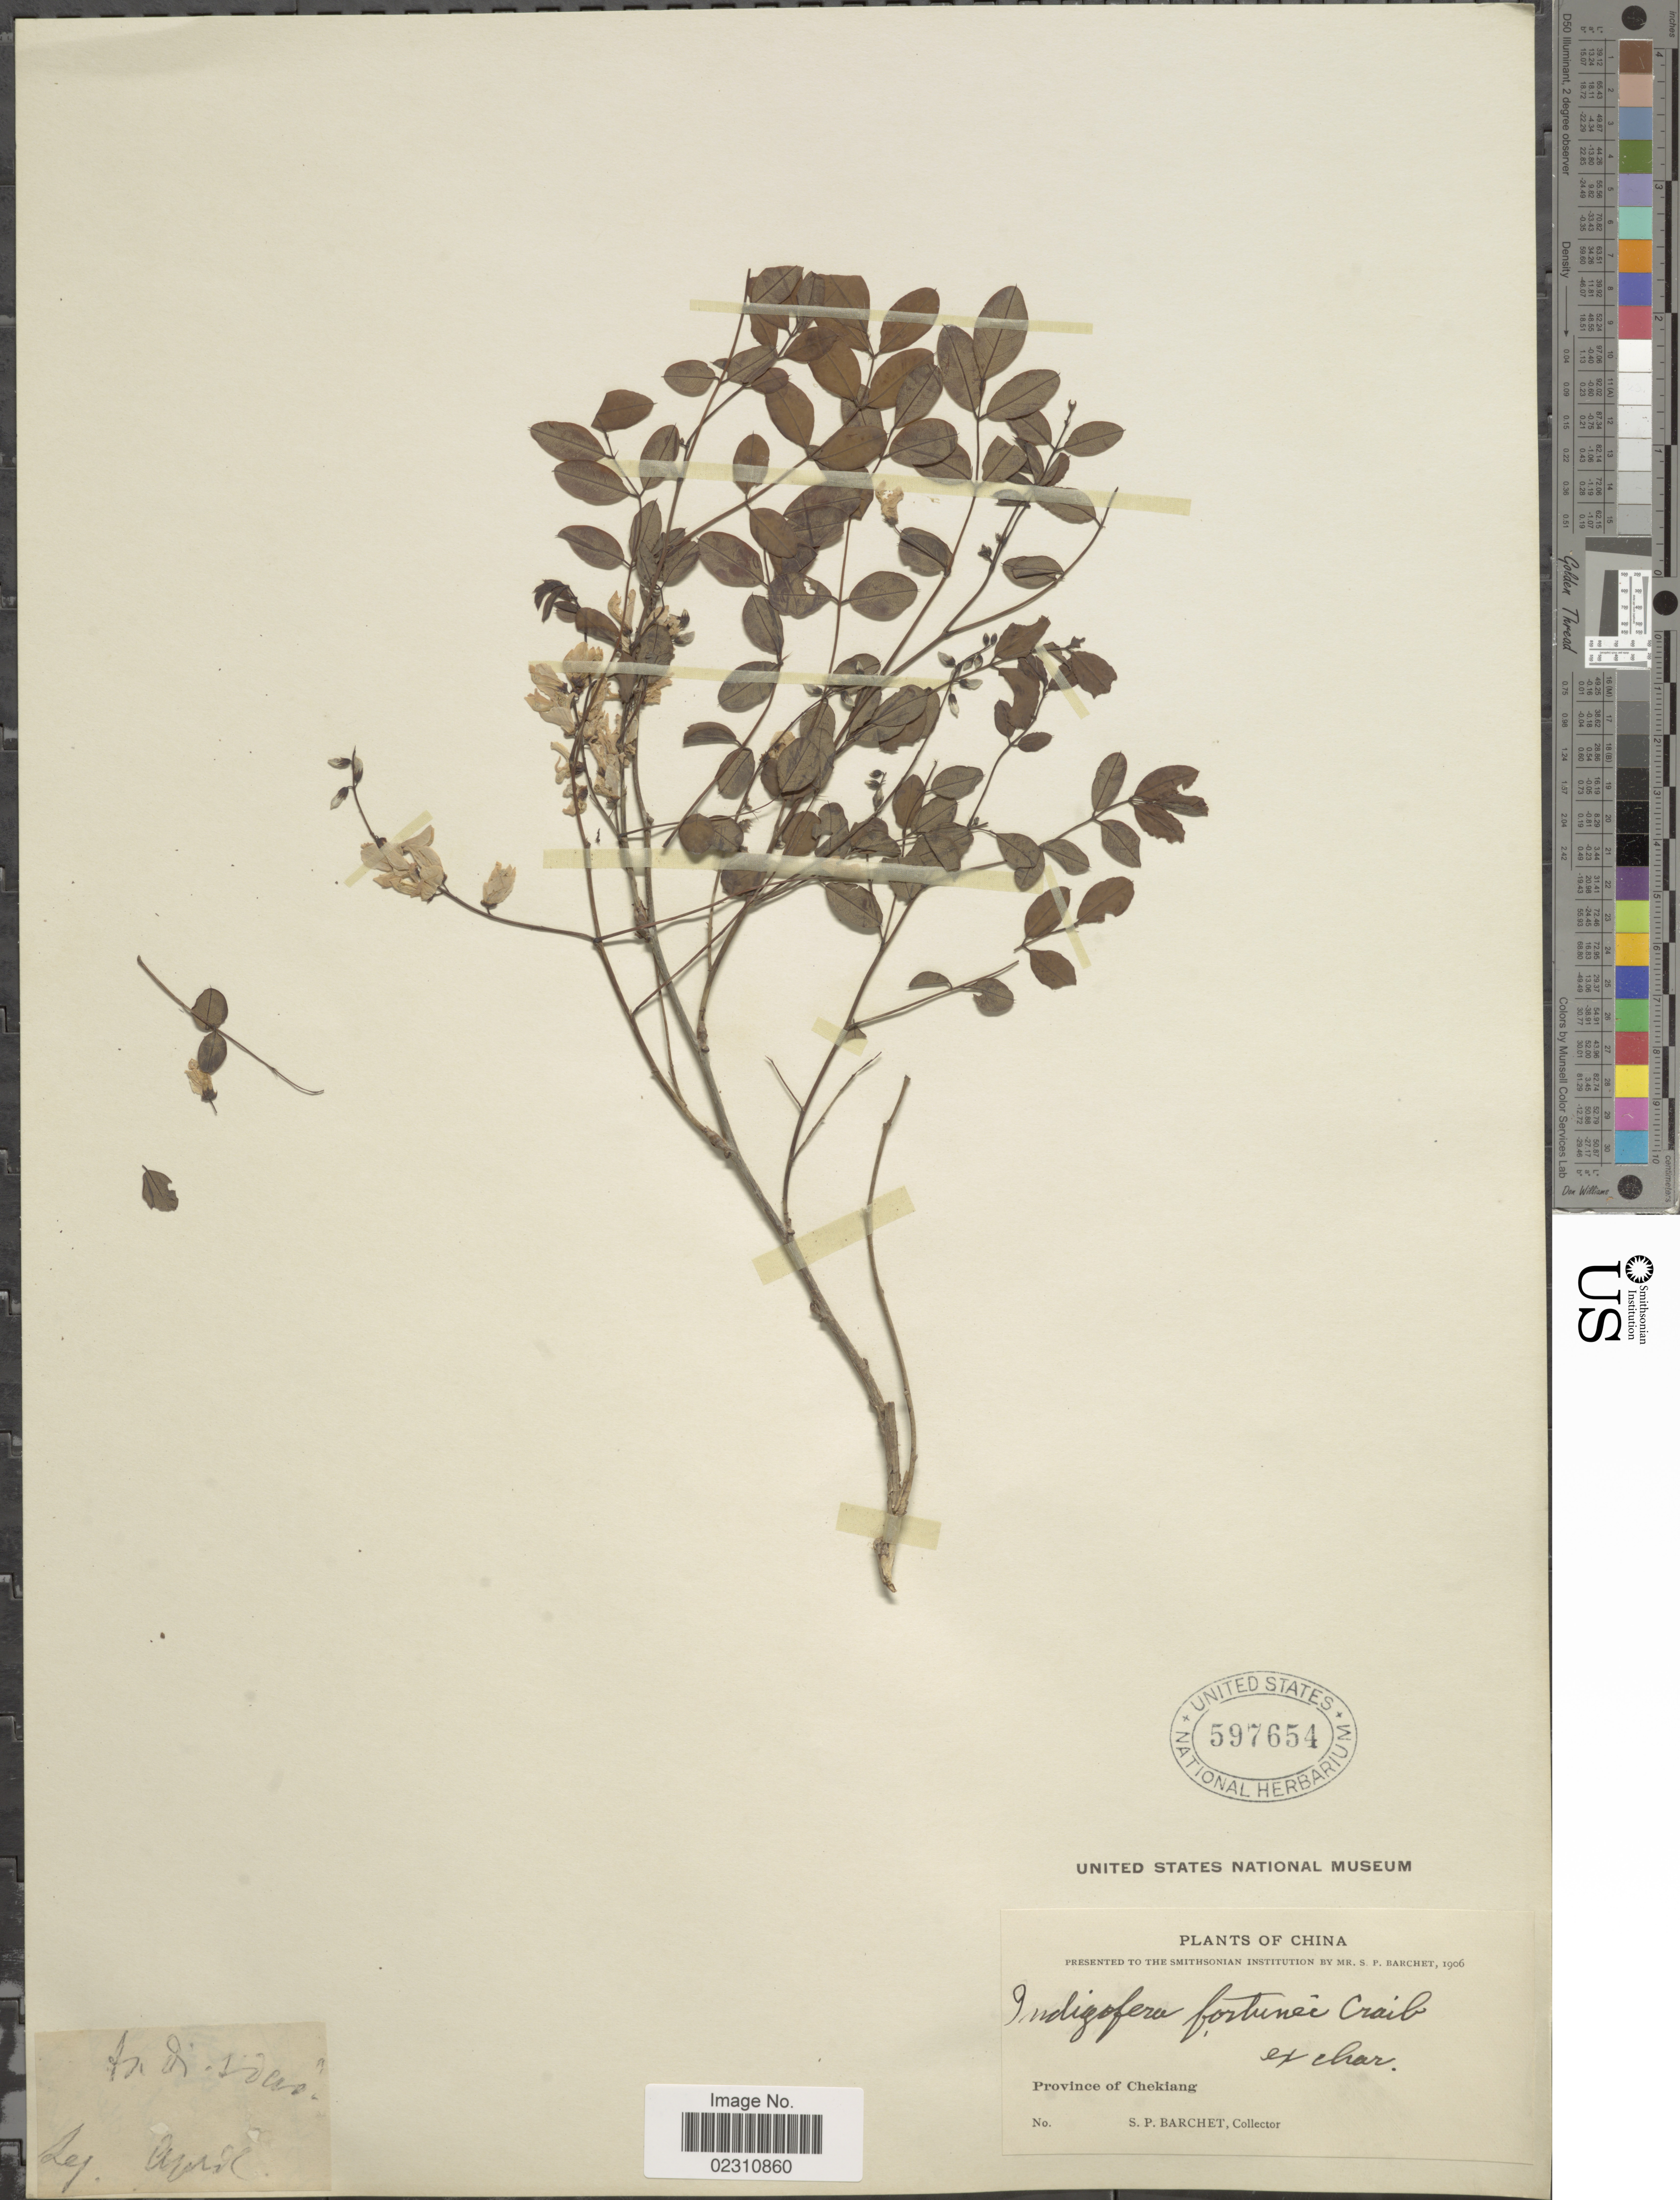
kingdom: Plantae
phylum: Tracheophyta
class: Magnoliopsida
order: Fabales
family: Fabaceae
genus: Indigofera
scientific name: Indigofera fortunei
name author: Craib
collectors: S. P. Barchet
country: China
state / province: Zhejiang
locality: Province of Chekiang, China.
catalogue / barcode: US 597654